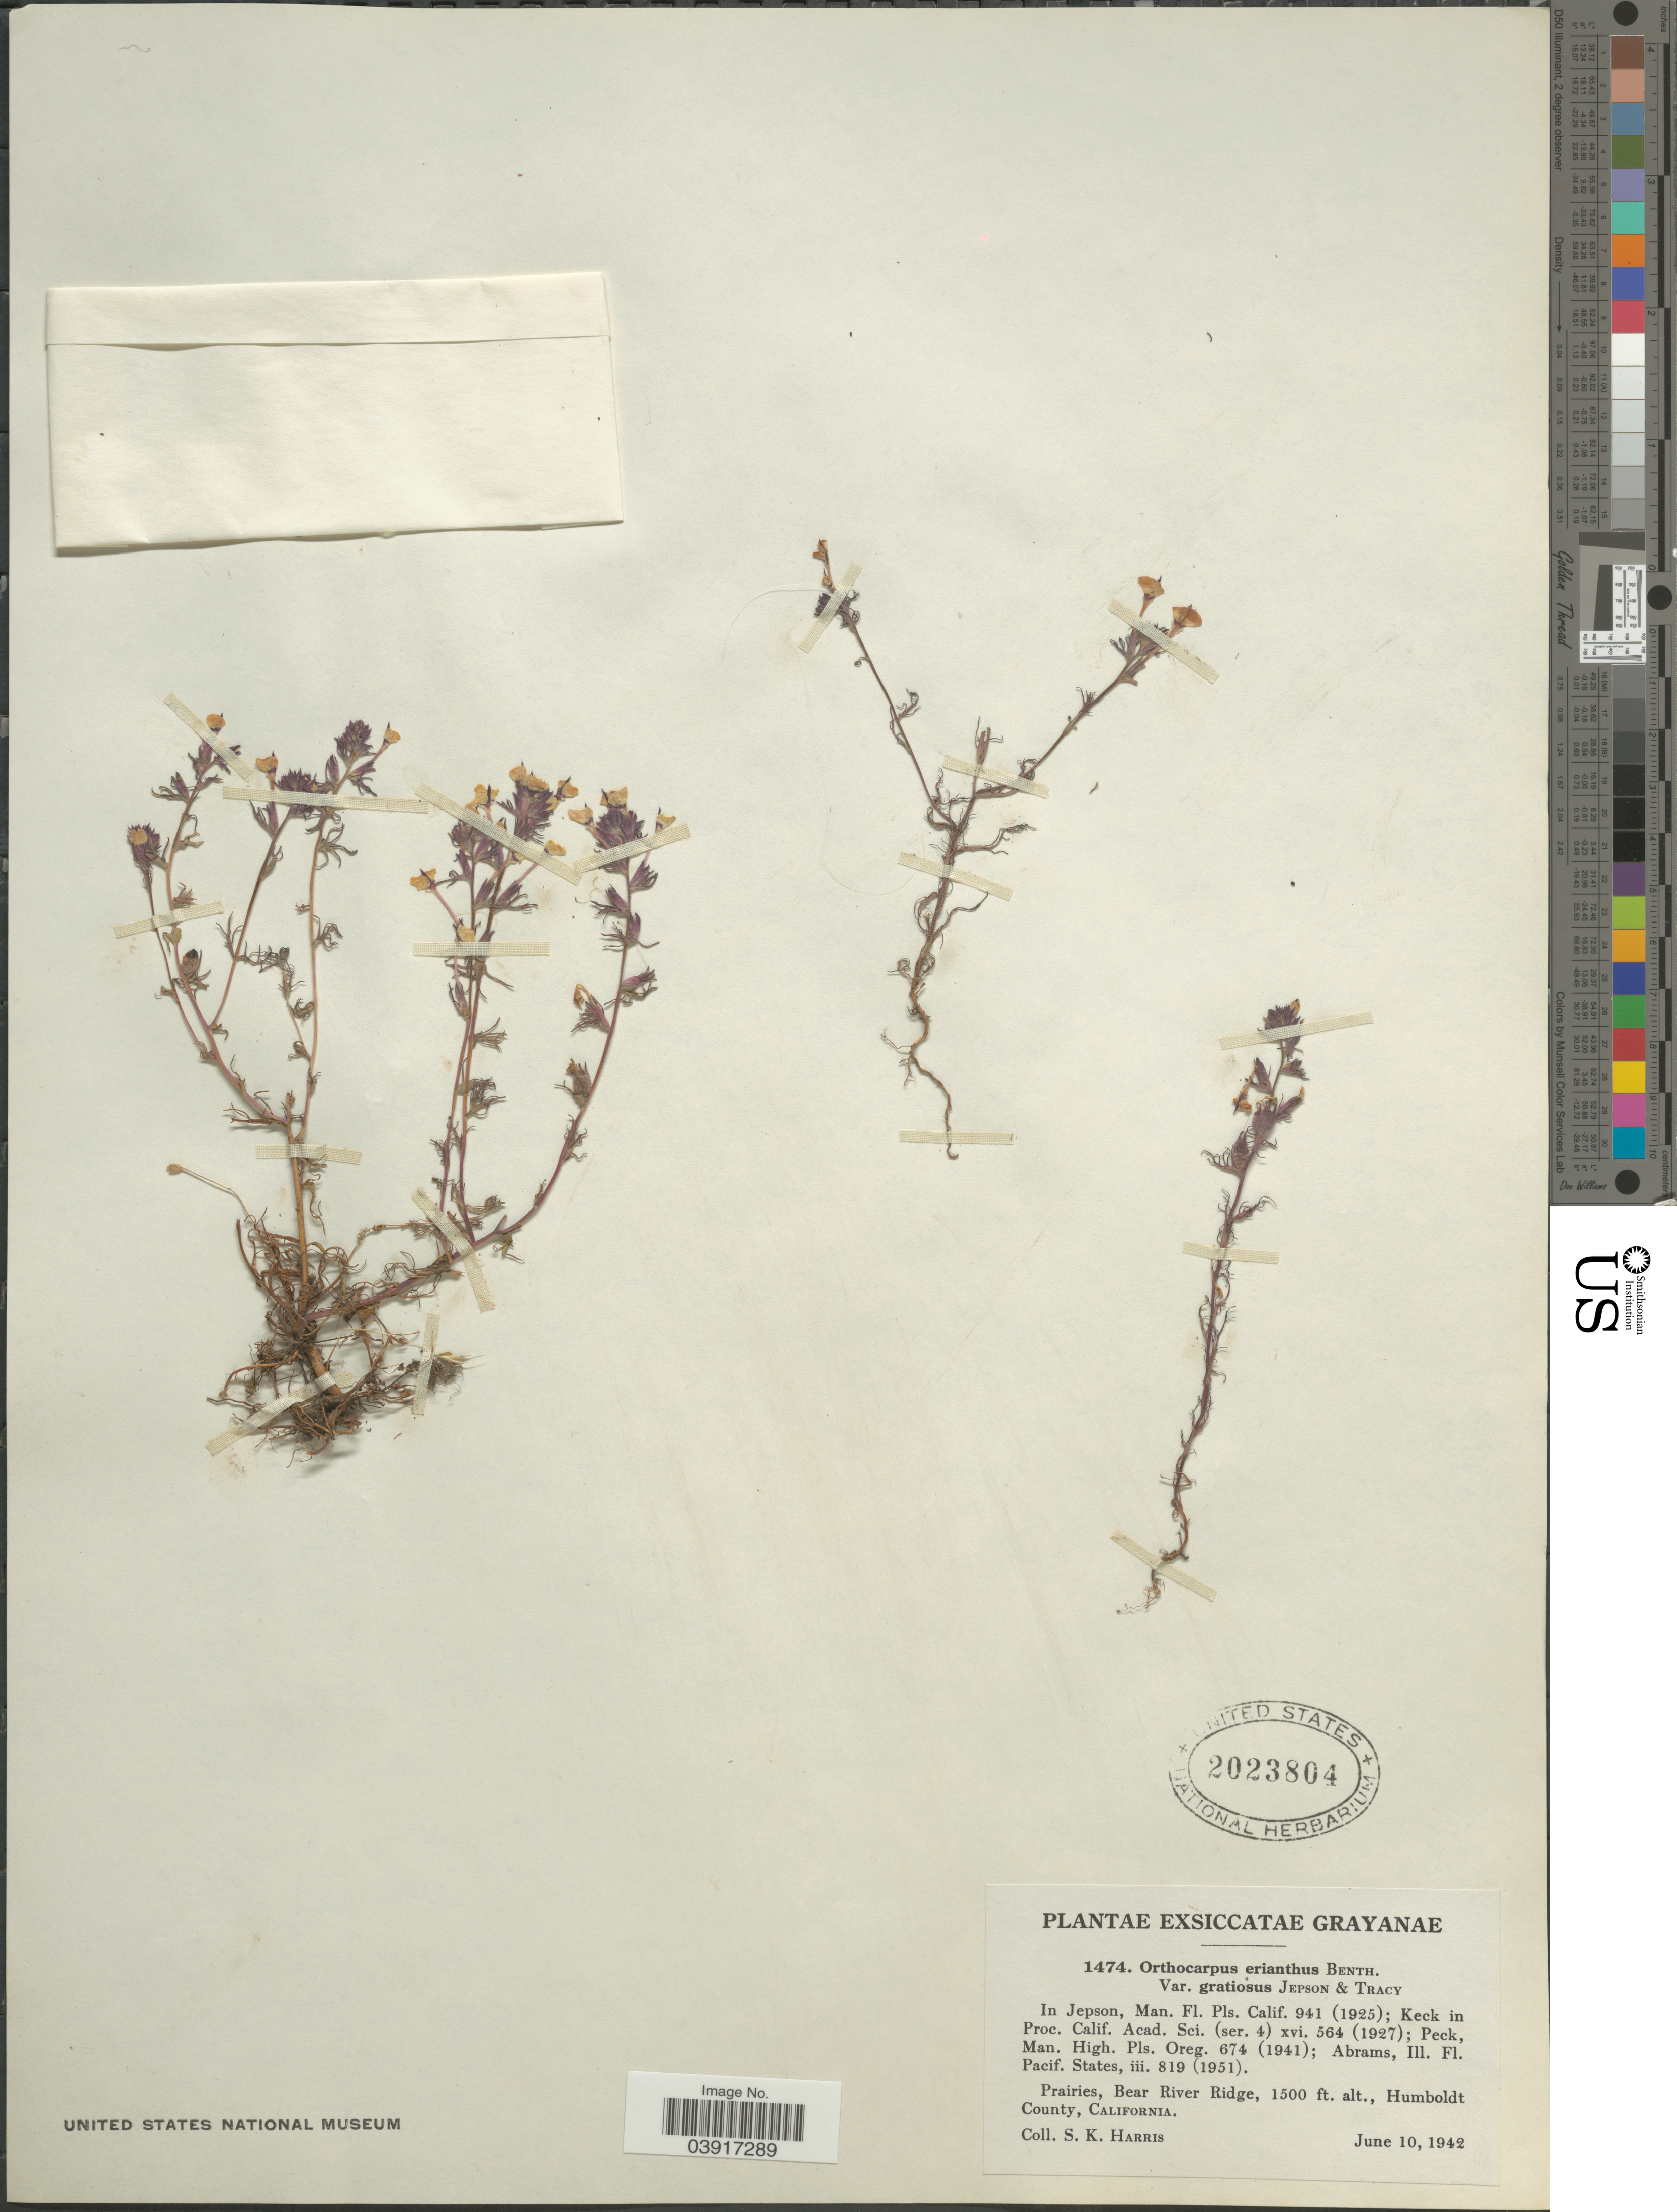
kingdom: Plantae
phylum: Tracheophyta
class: Magnoliopsida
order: Lamiales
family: Orobanchaceae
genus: Orthocarpus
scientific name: Orthocarpus erianthus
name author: Benth.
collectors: S. K. Harris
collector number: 1474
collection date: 1942-06-10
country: United States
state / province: California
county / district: Humboldt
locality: Prairies, Bear River RIdge, Humboldt County.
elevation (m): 457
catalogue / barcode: US 2023804